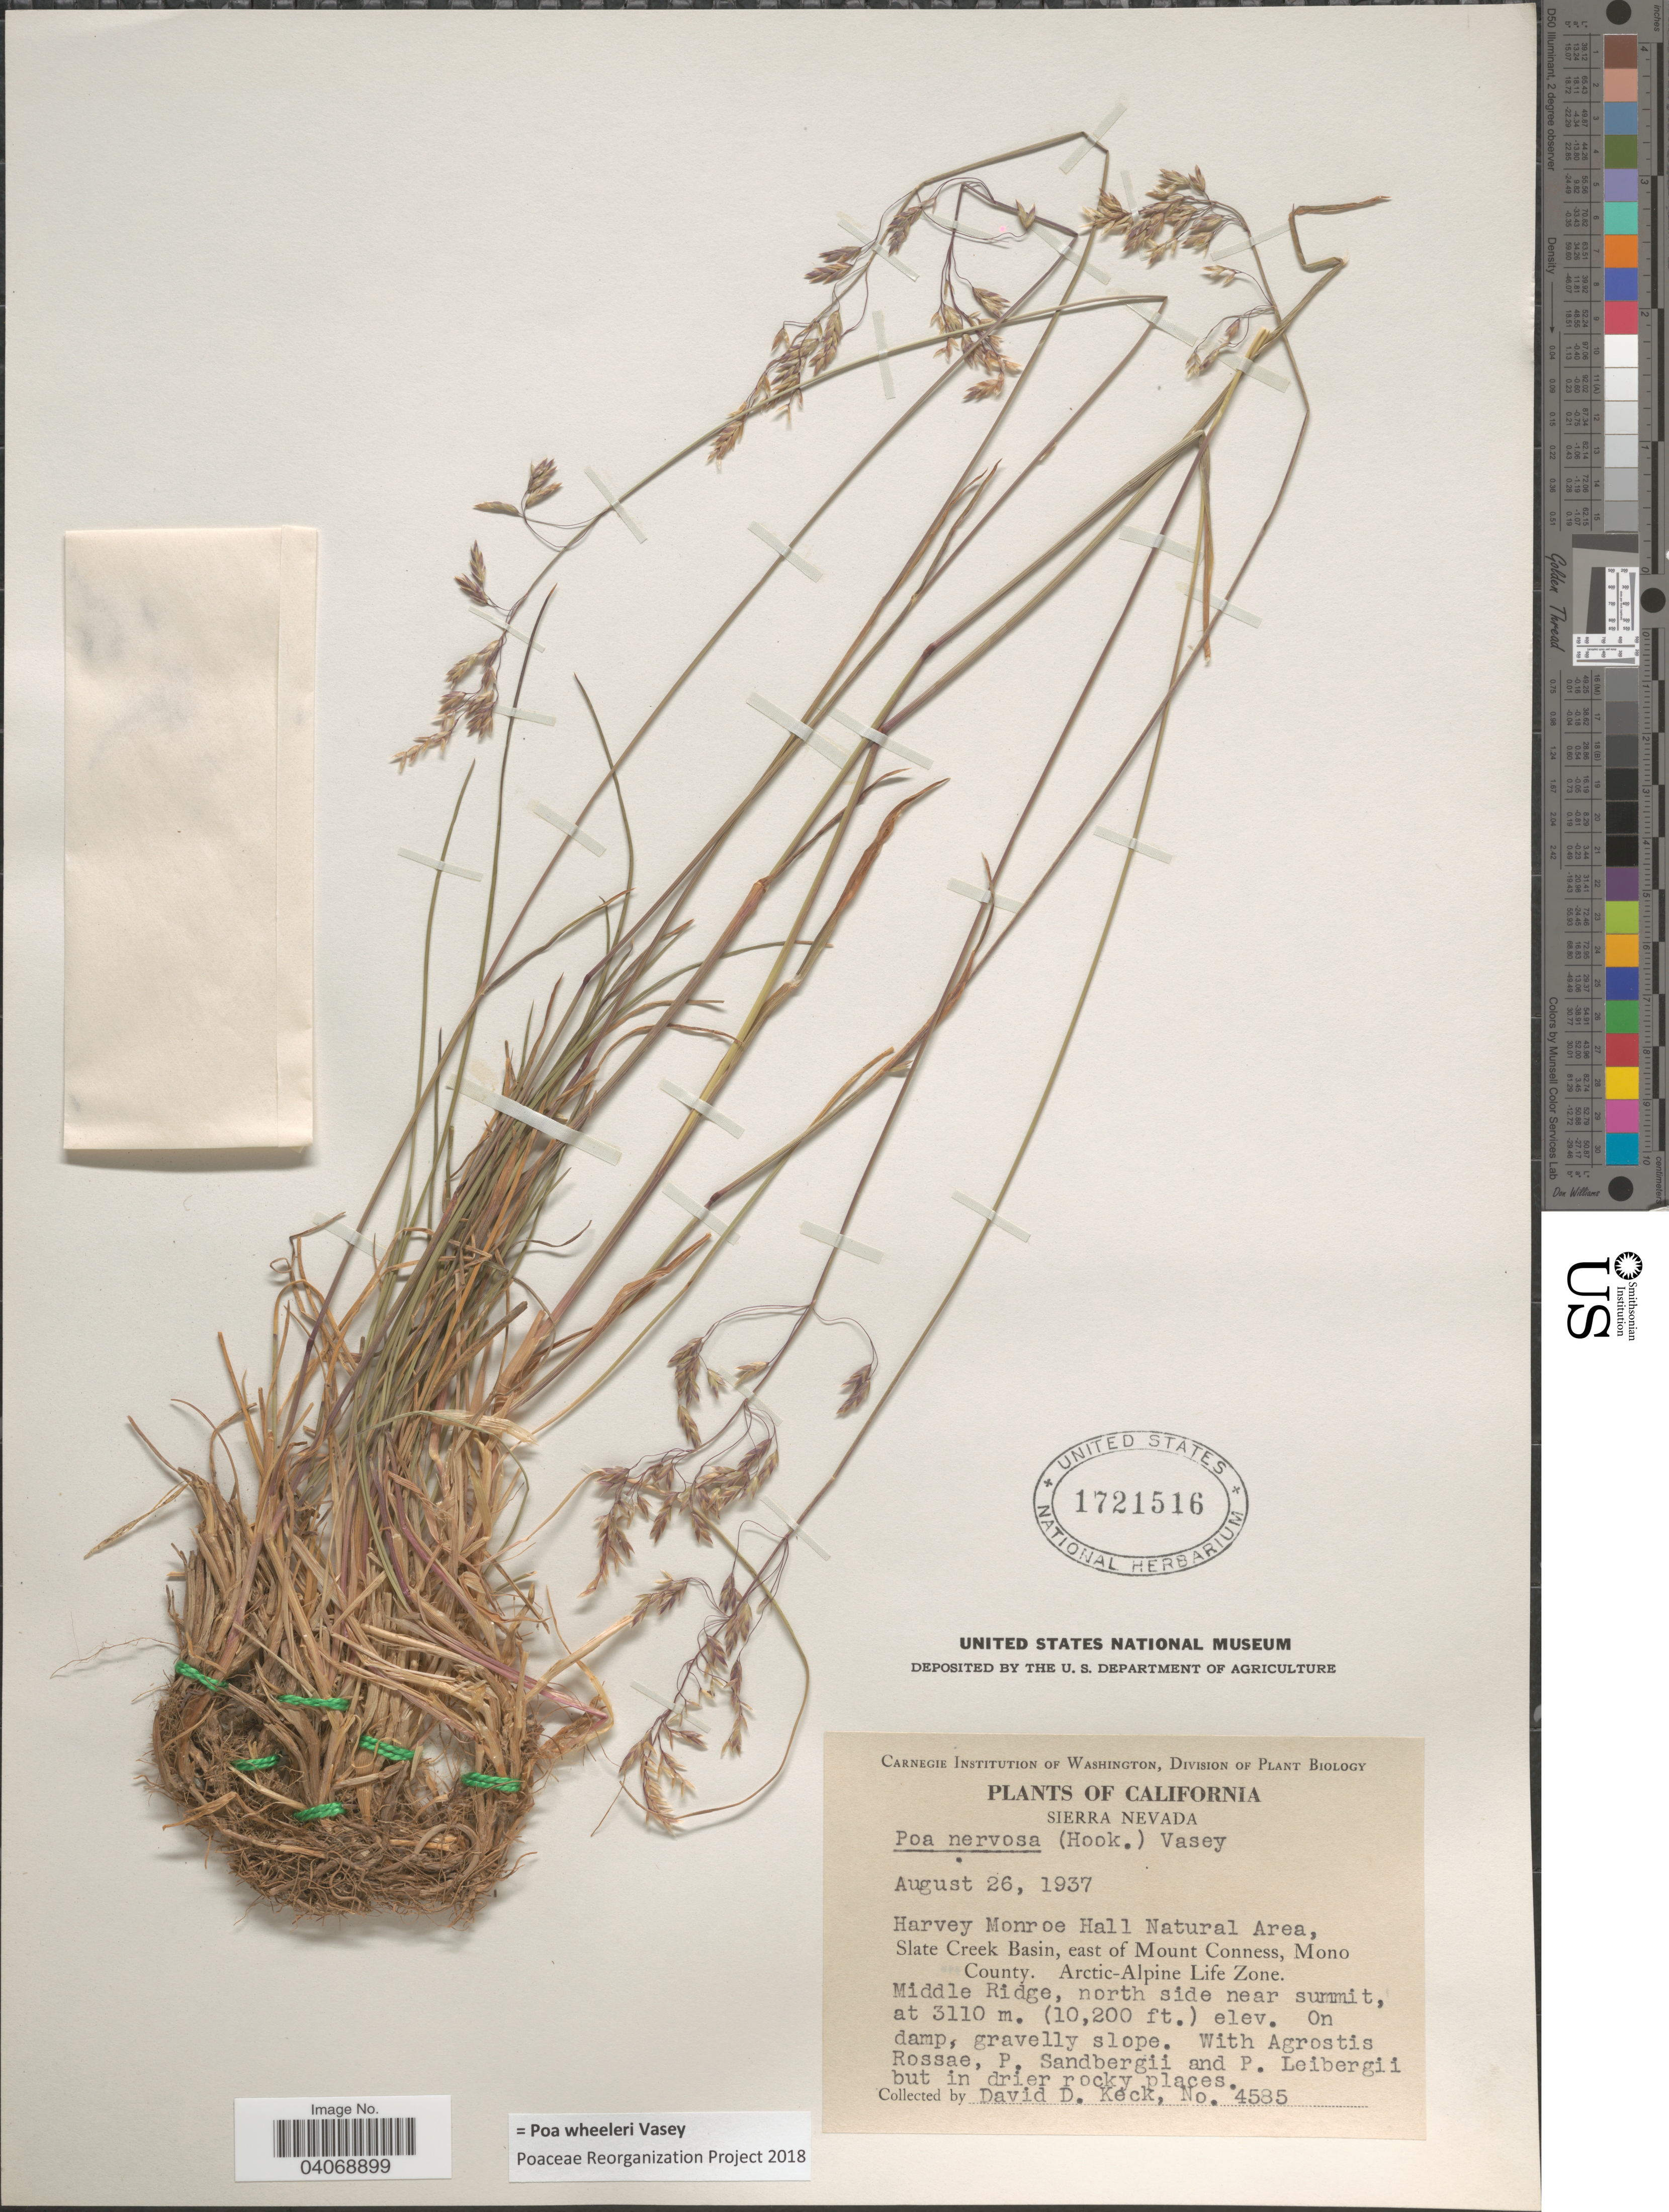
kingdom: Plantae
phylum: Tracheophyta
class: Liliopsida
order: Poales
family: Poaceae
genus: Poa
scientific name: Poa wheeleri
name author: Vasey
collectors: D. D. Keck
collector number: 4585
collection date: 1937-08-26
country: United States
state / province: California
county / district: Mono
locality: Sierra Nevada. Harvey Monroe Hall Natural Area, Slate Creek Basin, east of Mount Conness, Mono County. Arctic-Alpine Life Zone. Middle Ridge, north side near summit.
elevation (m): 3110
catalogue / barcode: US 1721516